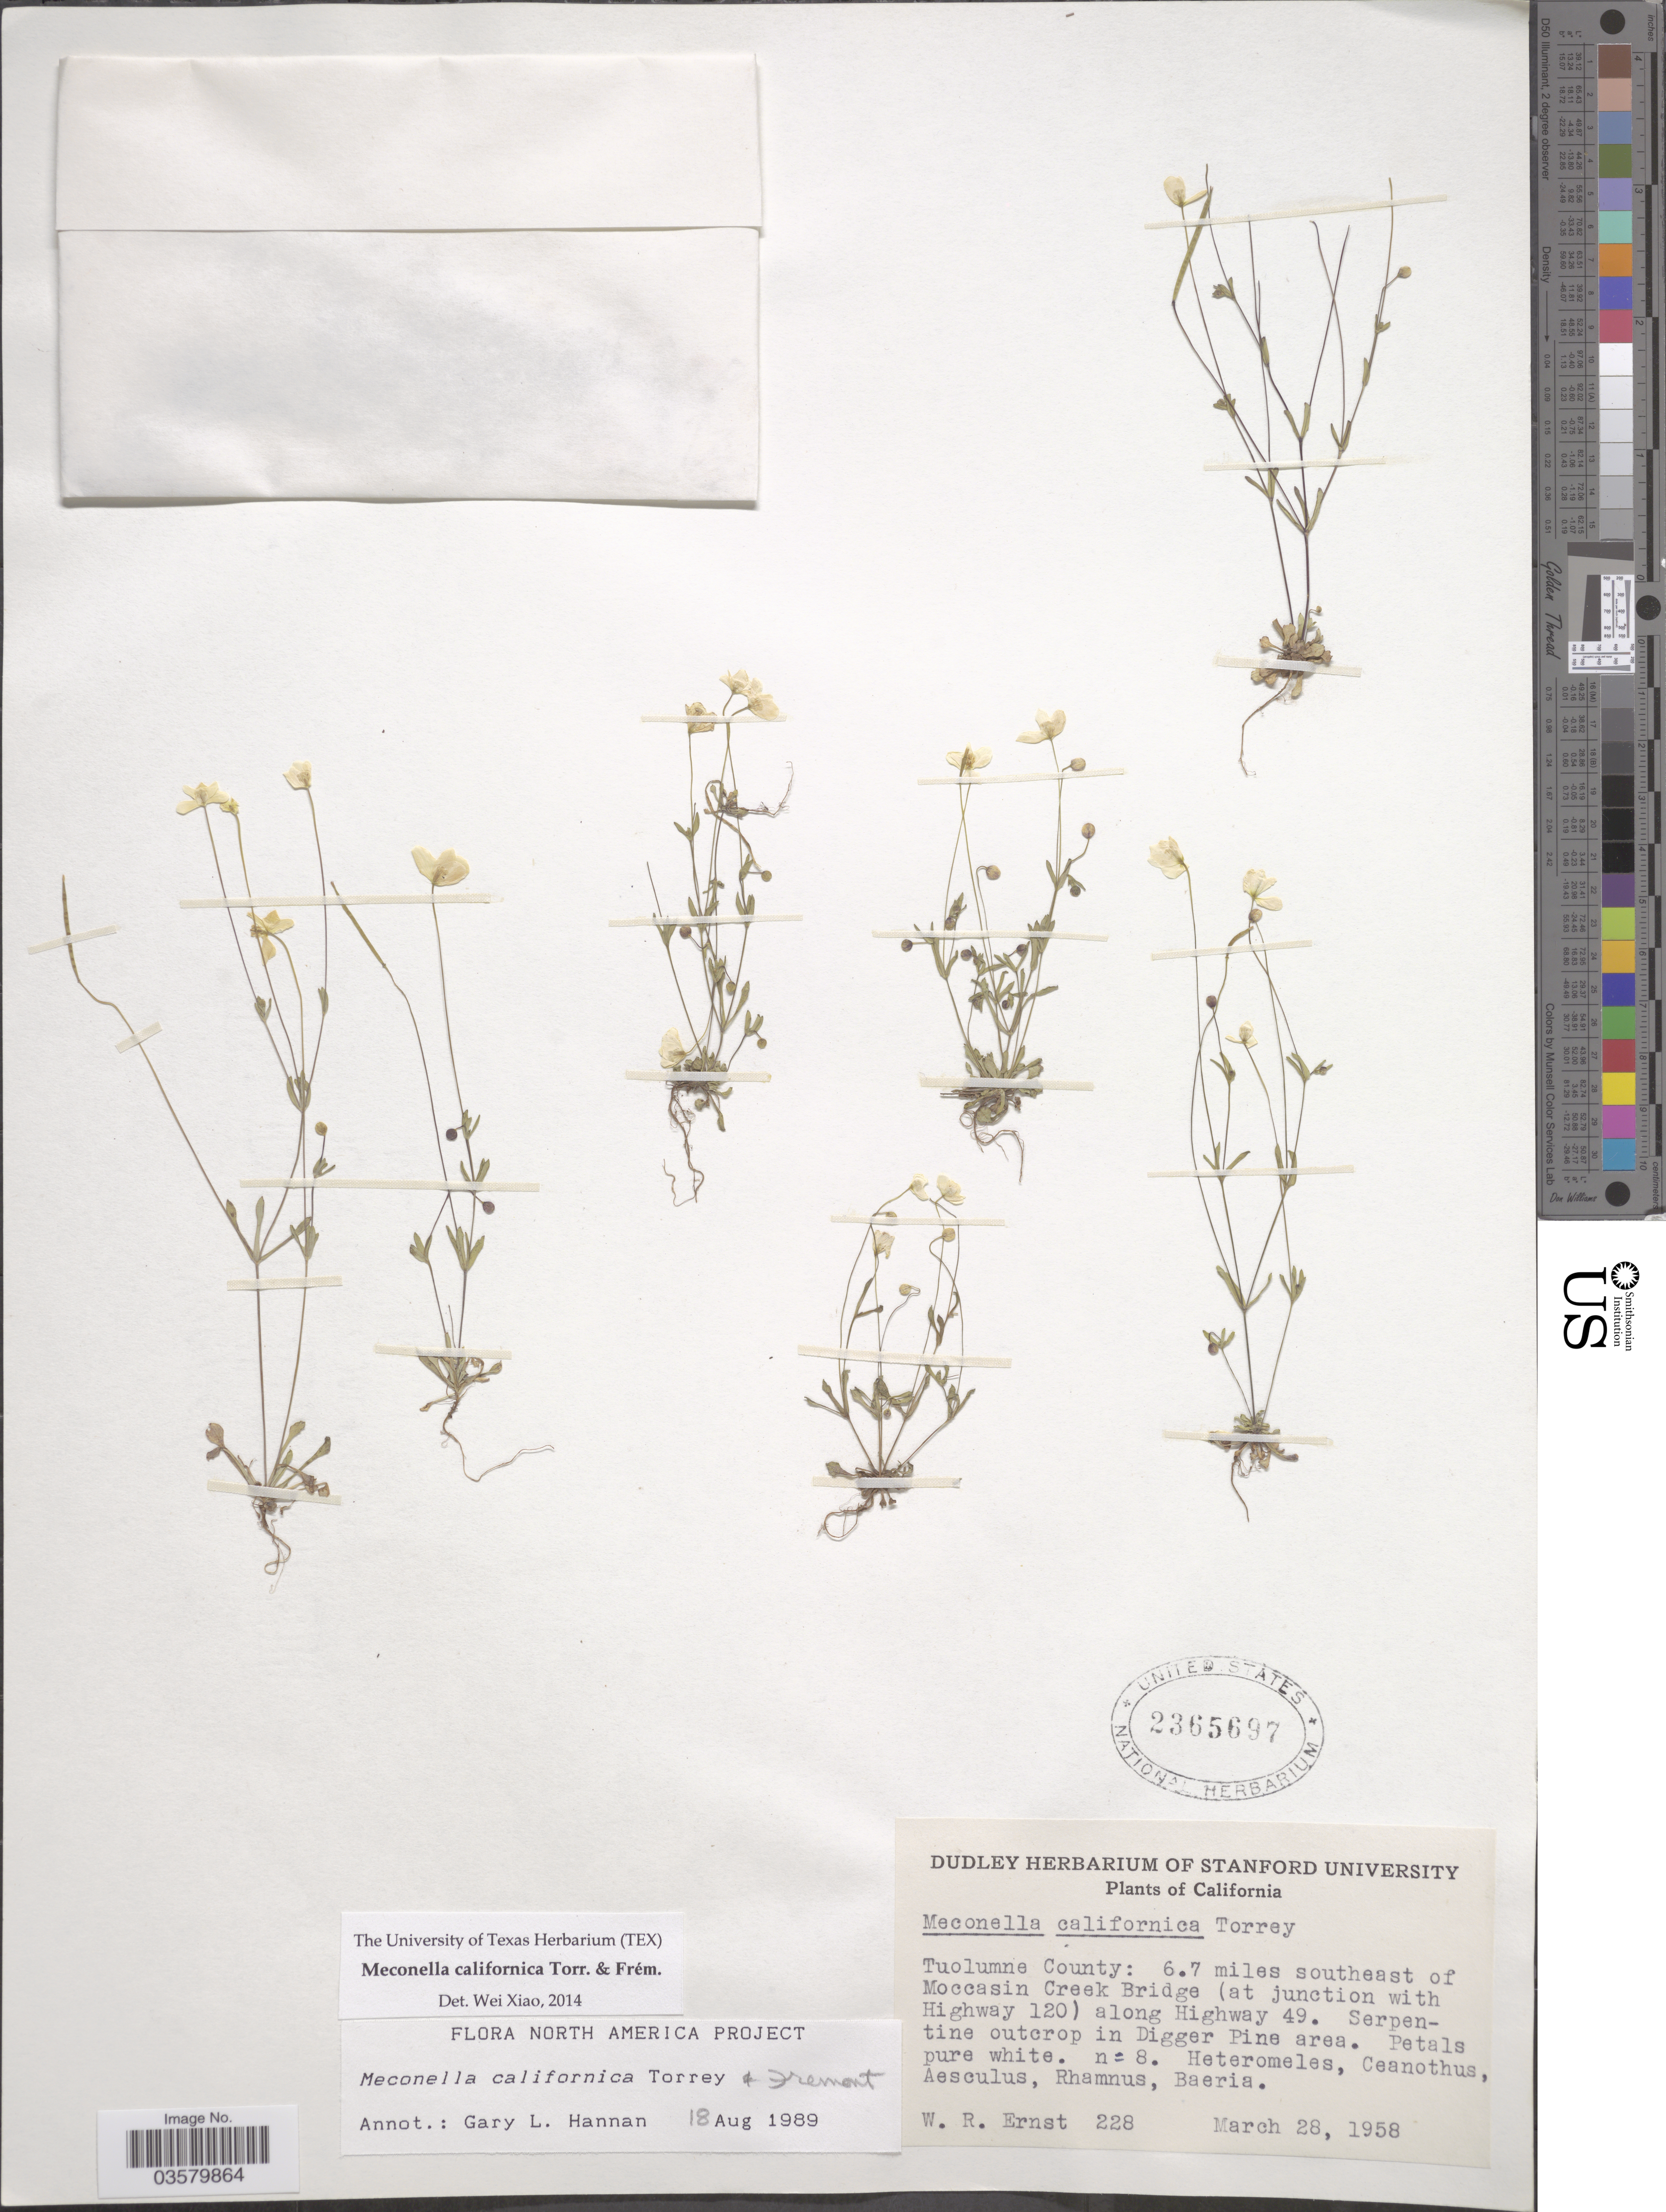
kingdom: Plantae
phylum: Tracheophyta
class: Magnoliopsida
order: Ranunculales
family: Papaveraceae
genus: Meconella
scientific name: Meconella californica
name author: Torr. & Frém.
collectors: W. R. Ernst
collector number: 228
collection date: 1958-03-28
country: United States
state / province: California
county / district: Tuolumne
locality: Tuolumne County: 6.7 miles southeast of Moccasin Creek Bridge (at junction with Highway 120) along Highway 49. Digger Pine area.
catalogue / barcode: US 2365697